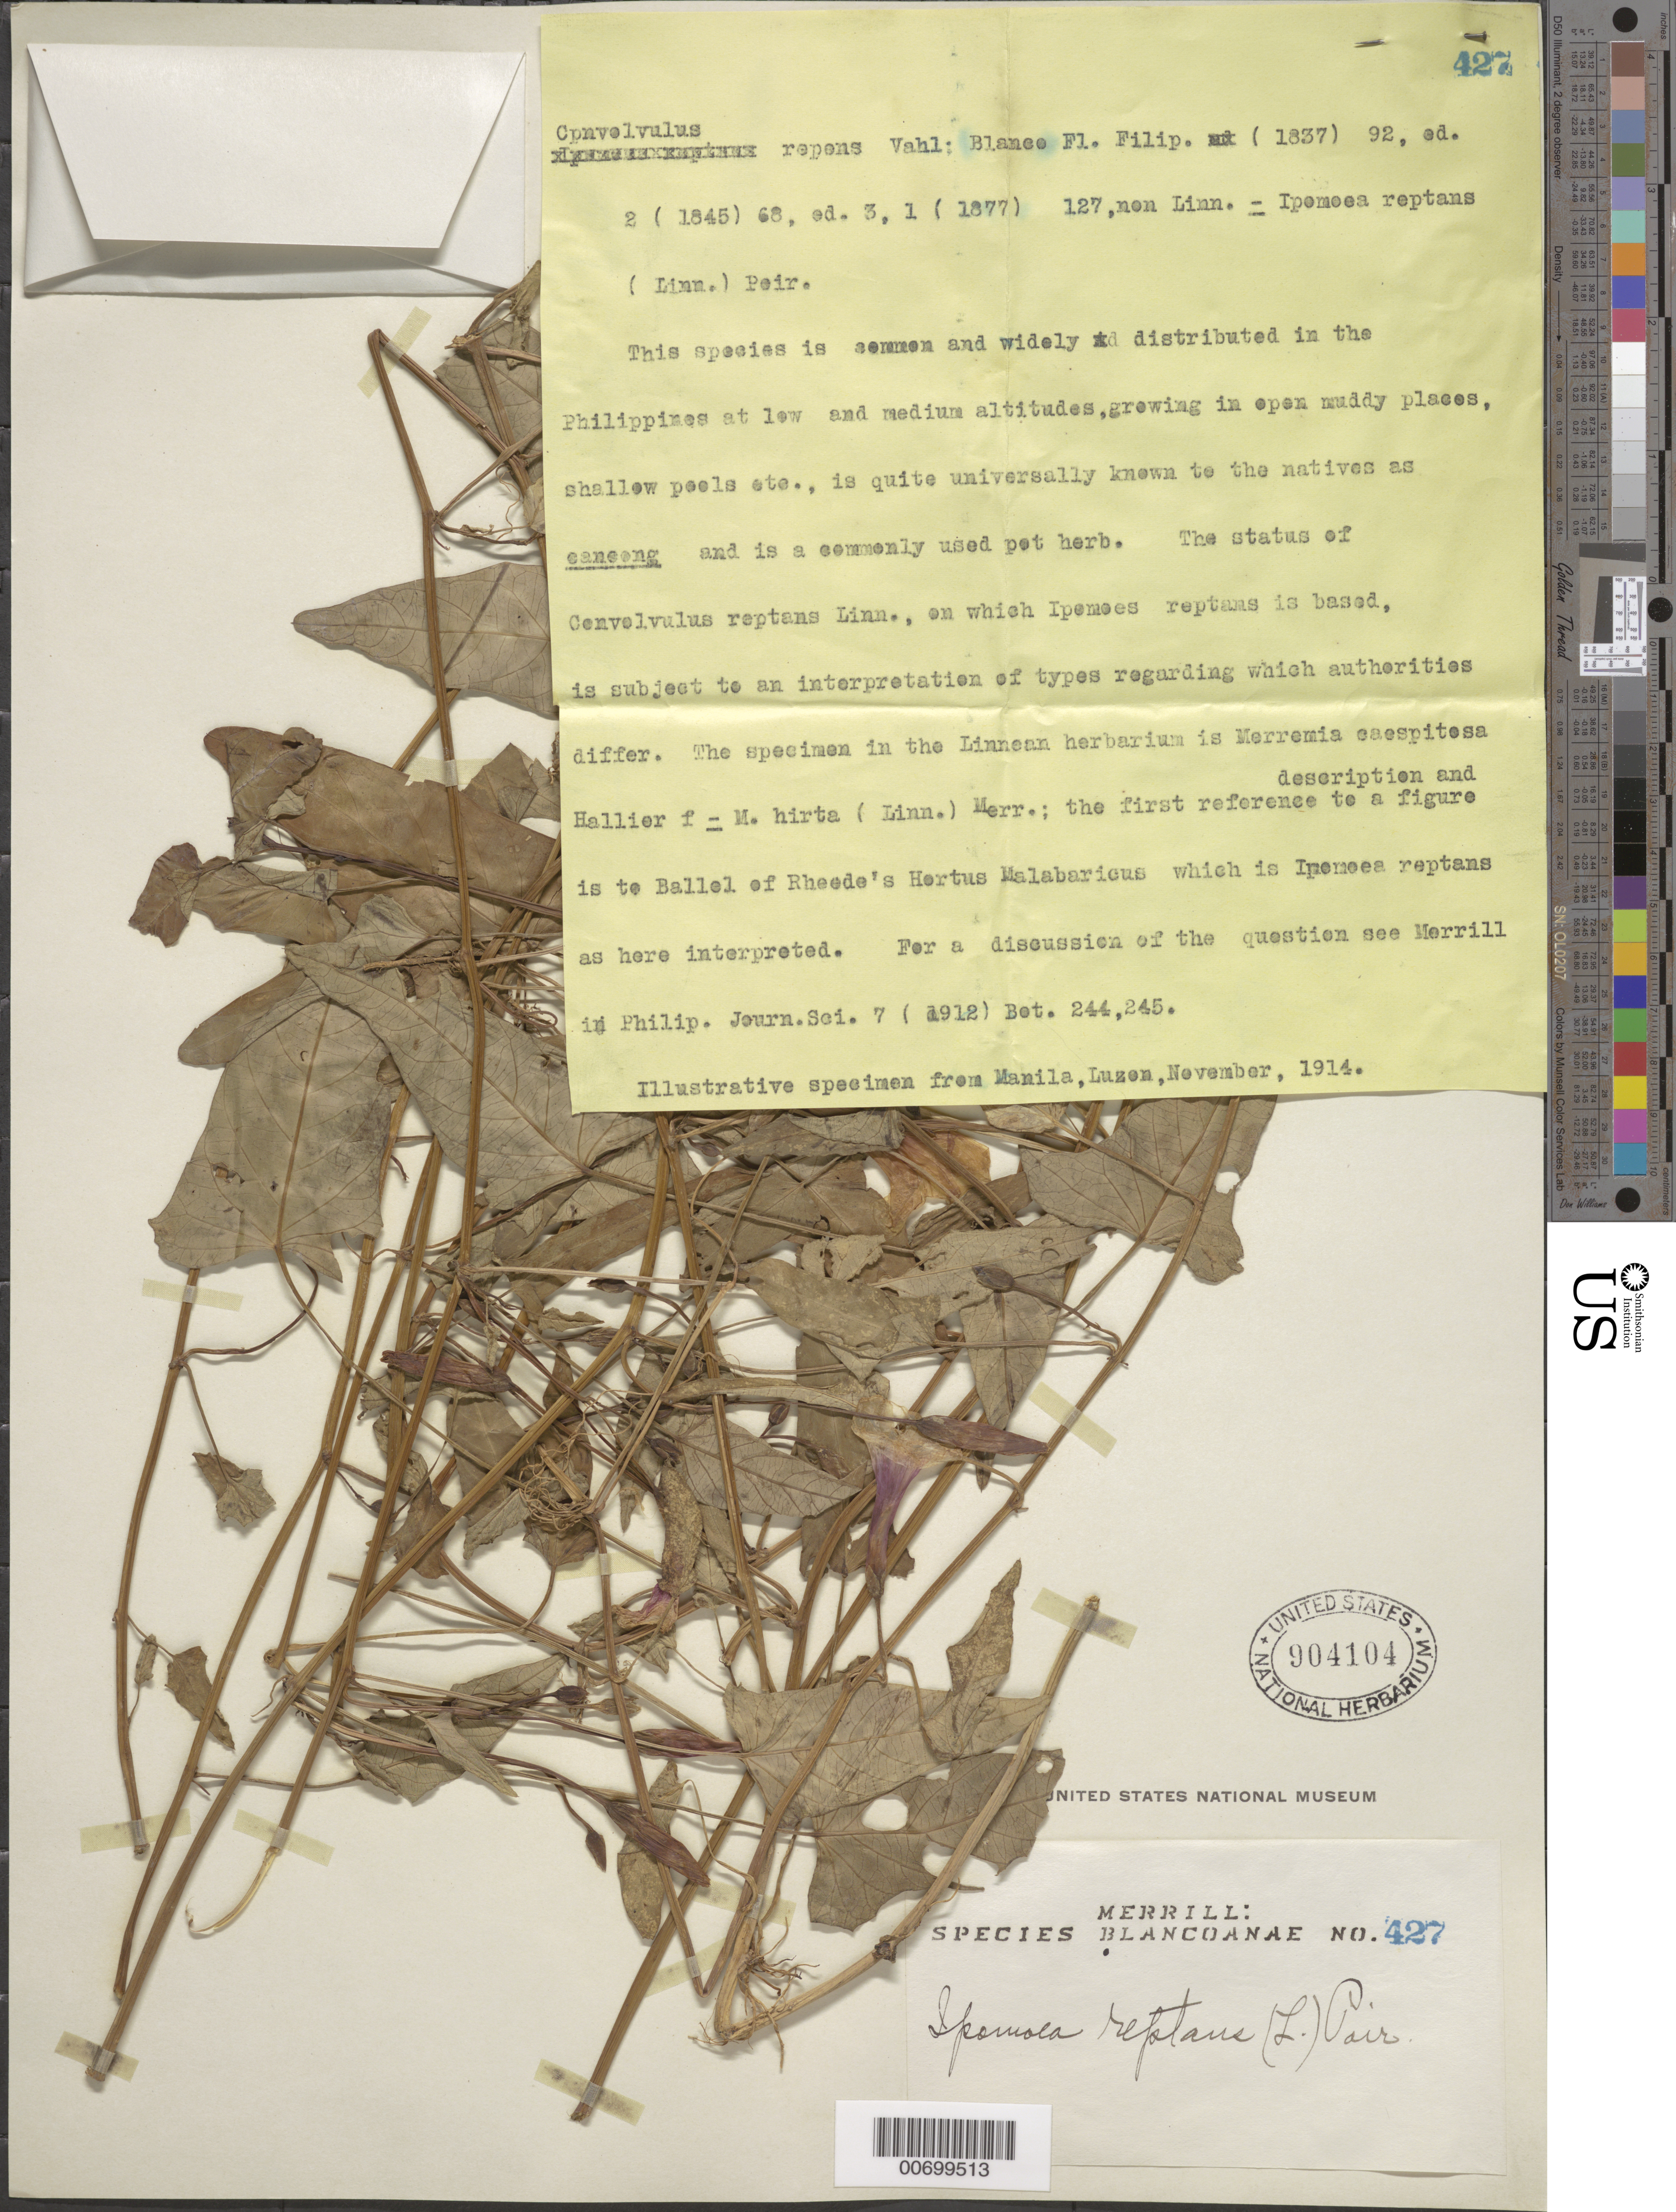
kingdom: Plantae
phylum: Tracheophyta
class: Magnoliopsida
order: Solanales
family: Convolvulaceae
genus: Ipomoea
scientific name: Ipomoea aquatica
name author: Forssk.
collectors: E. D. Merrill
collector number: Sp. Blancoan. 0427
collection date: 1914-11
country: Philippines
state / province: National Capital Region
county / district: Manila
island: Luzon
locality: Manila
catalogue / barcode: US 904104